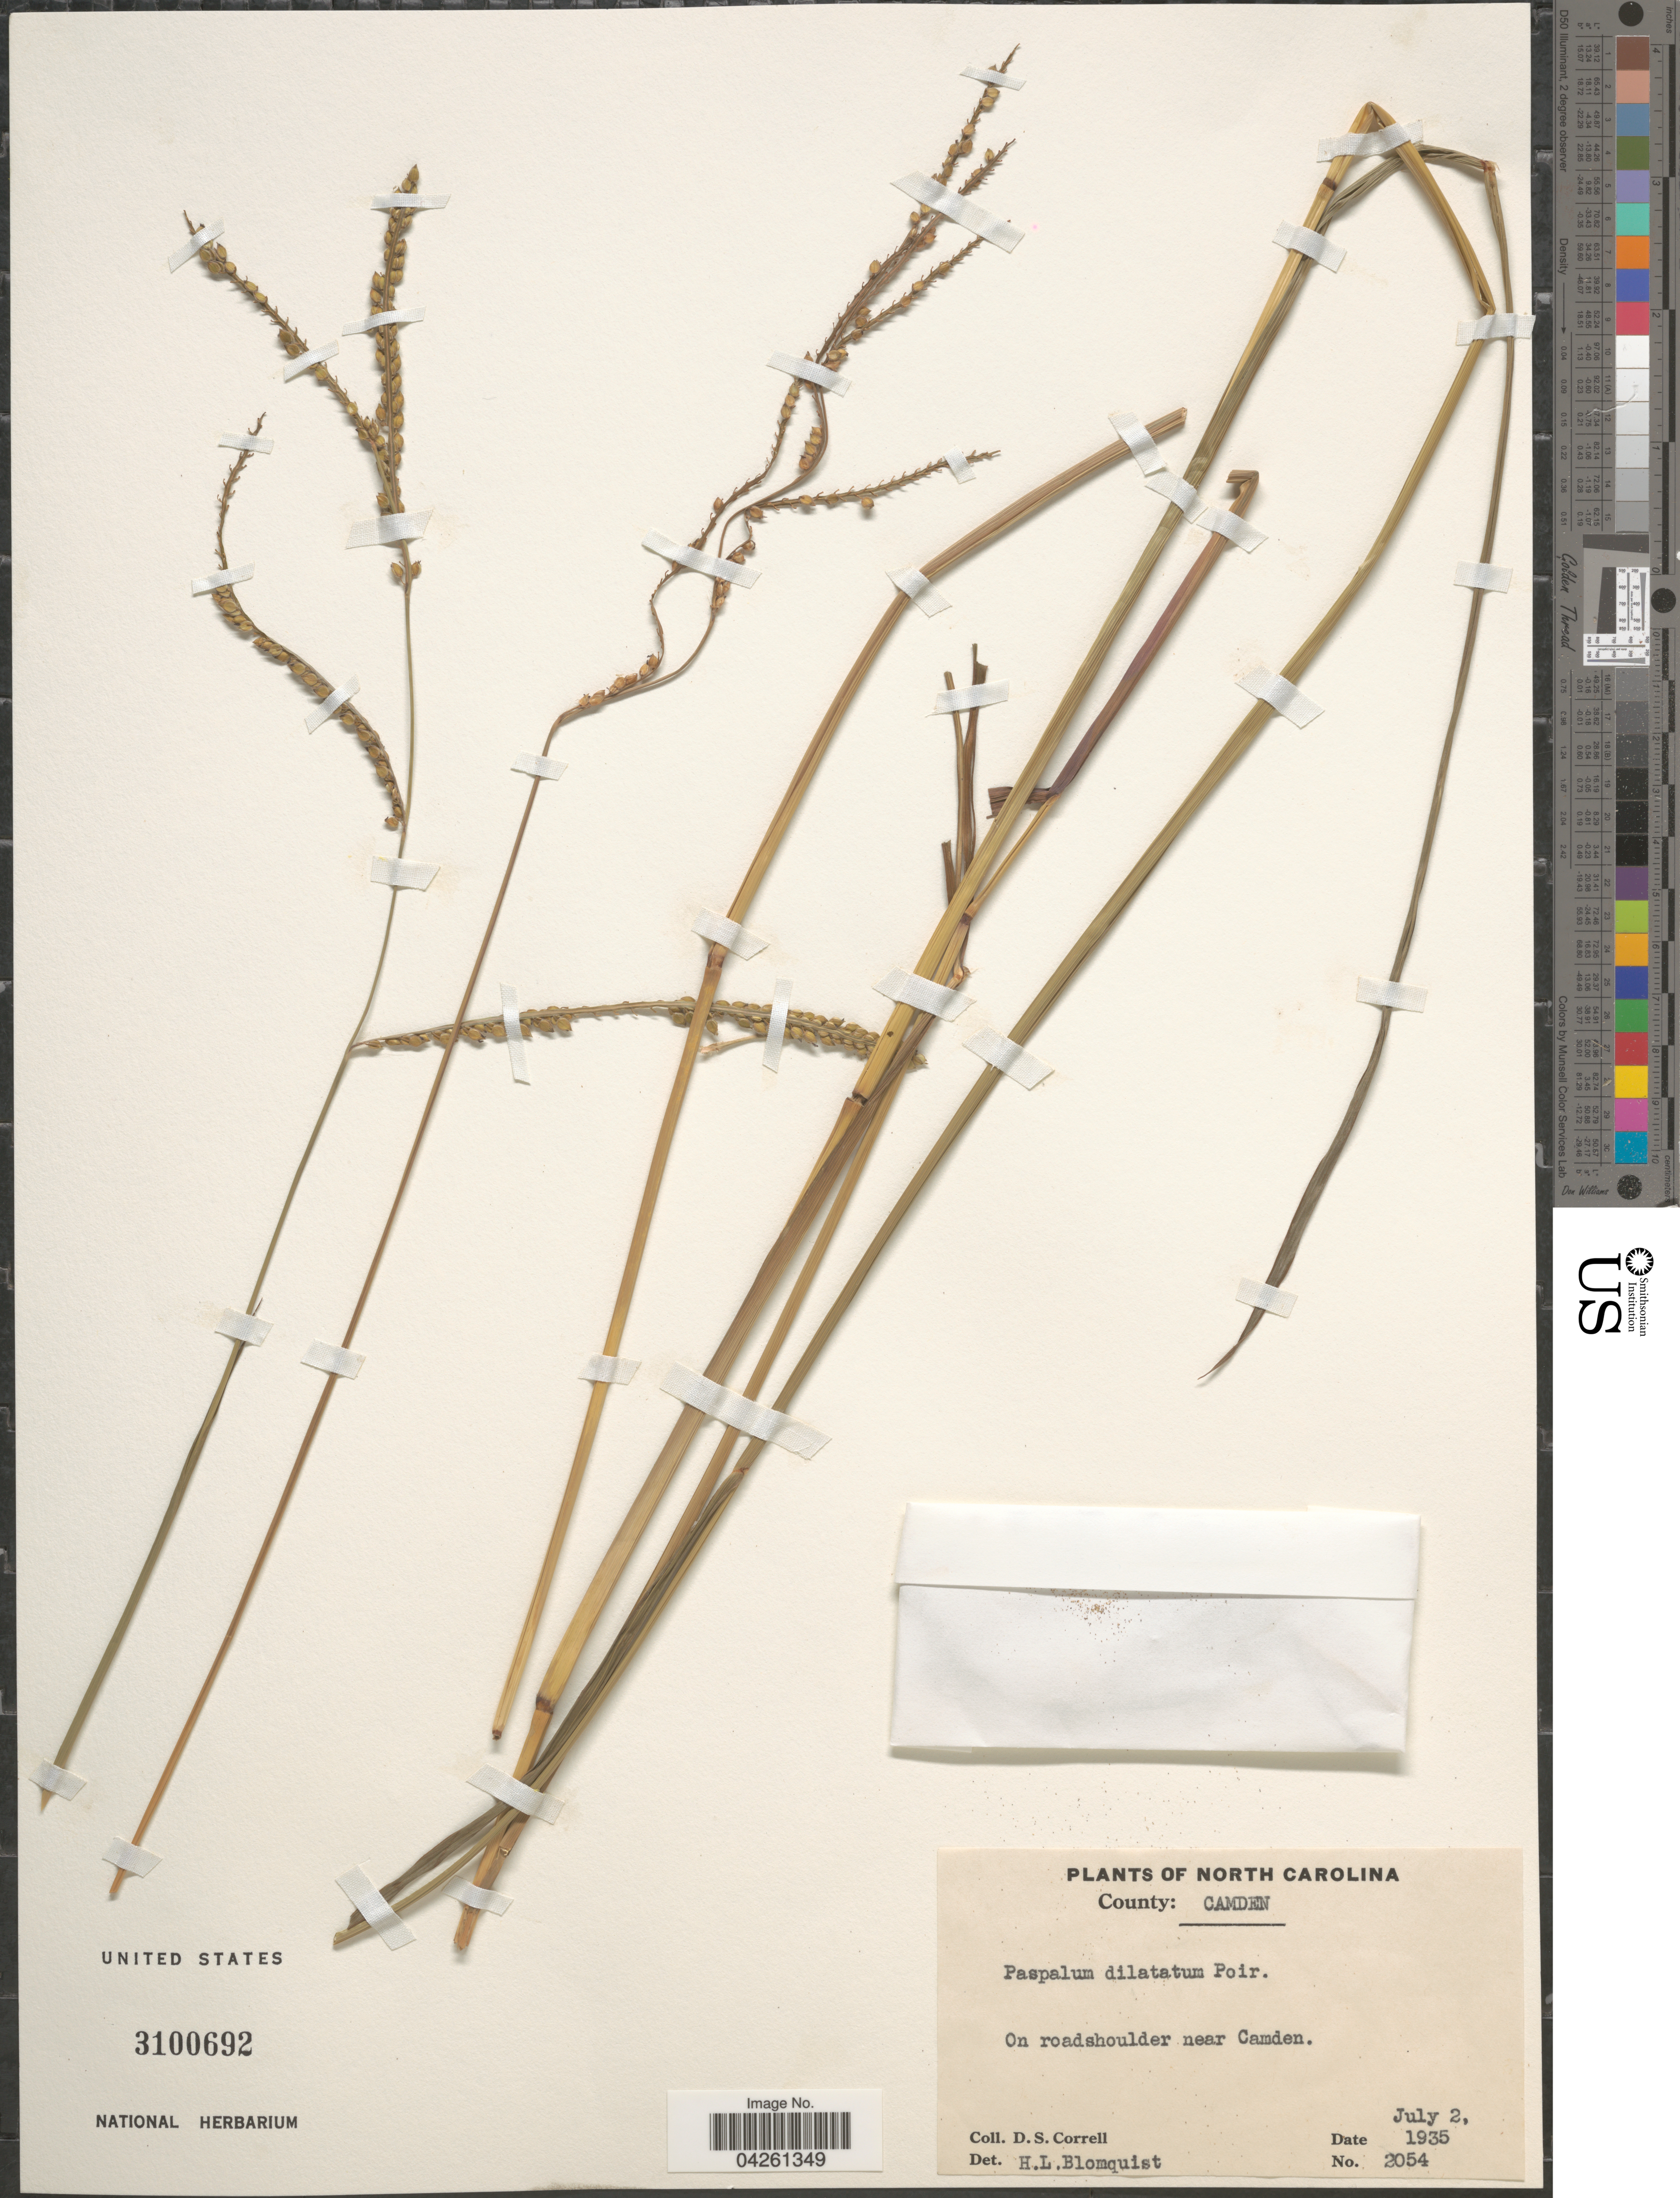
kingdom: Plantae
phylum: Tracheophyta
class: Liliopsida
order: Poales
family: Poaceae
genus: Paspalum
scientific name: Paspalum dilatatum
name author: Poir.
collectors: D. S. Correll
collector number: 2054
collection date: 1935-07-02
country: United States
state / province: North Carolina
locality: County: Camden.On roadshoulder near Camden.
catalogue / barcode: US 3100692